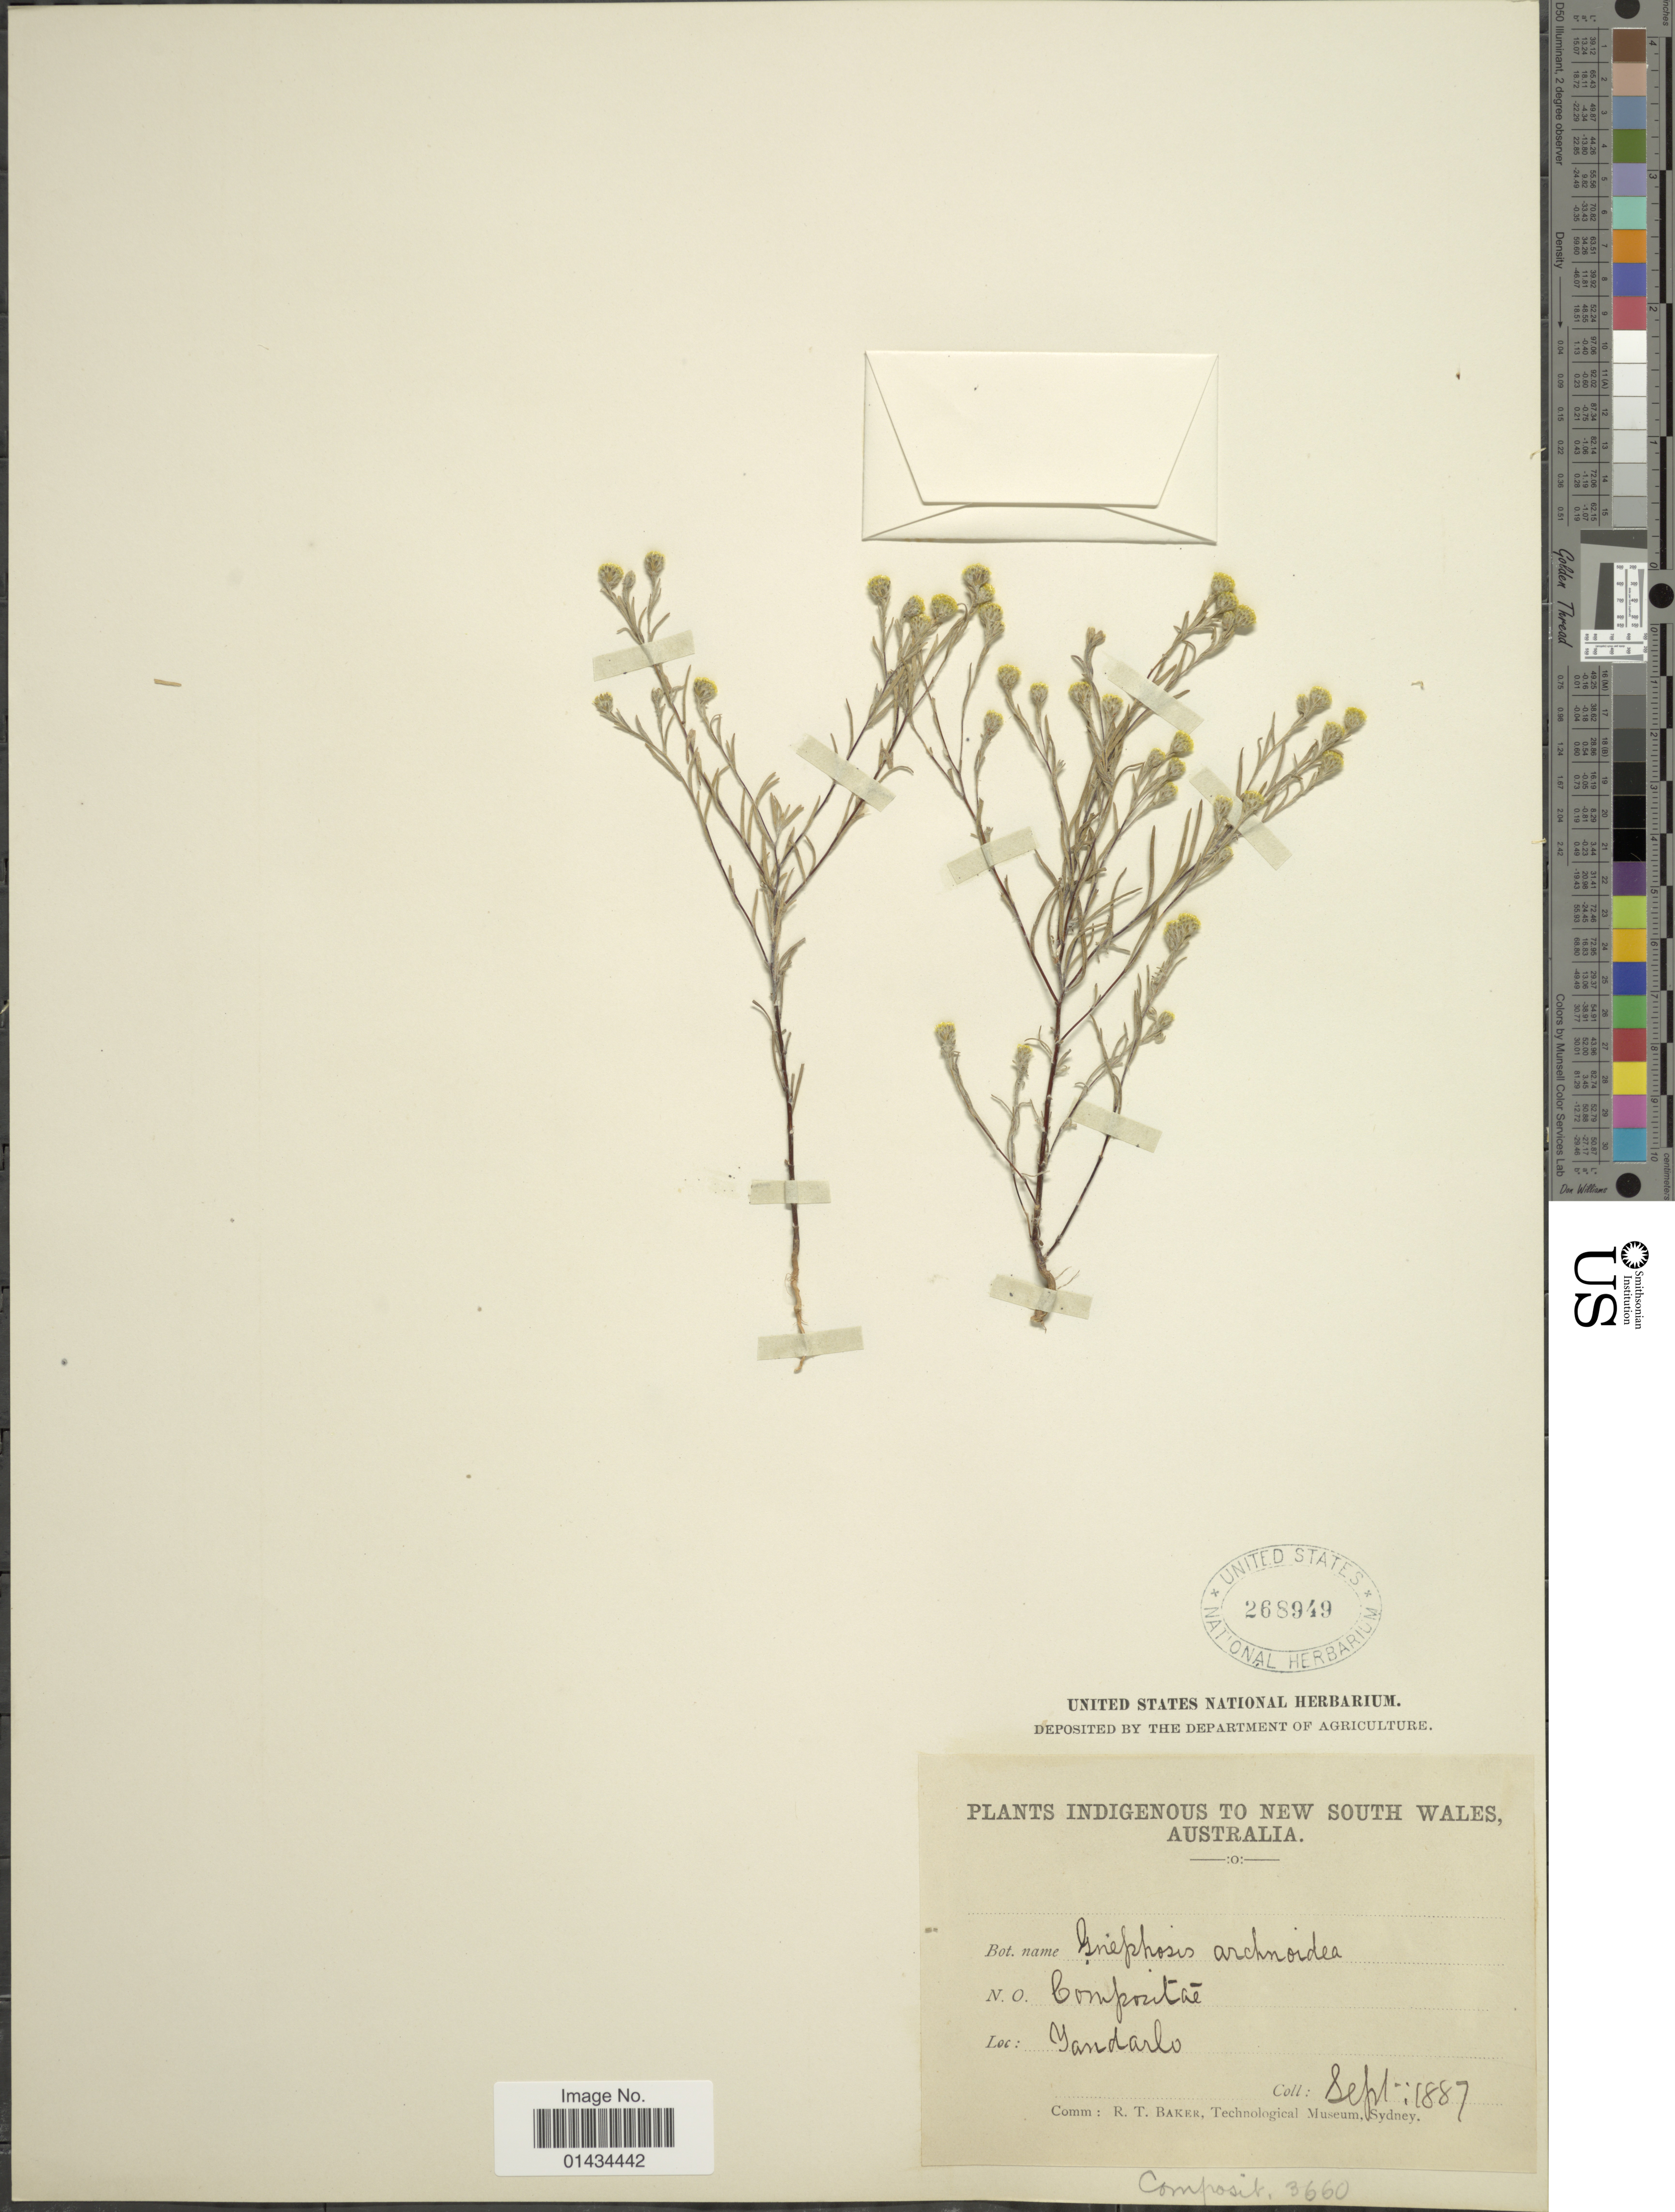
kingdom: Plantae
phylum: Tracheophyta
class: Magnoliopsida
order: Asterales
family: Asteraceae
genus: Gnephosis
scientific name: Gnephosis arachnoidea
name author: Turcz.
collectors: U.S. National Herbarium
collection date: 1887-09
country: Australia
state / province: New South Wales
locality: Yandarlo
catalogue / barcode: US 268949